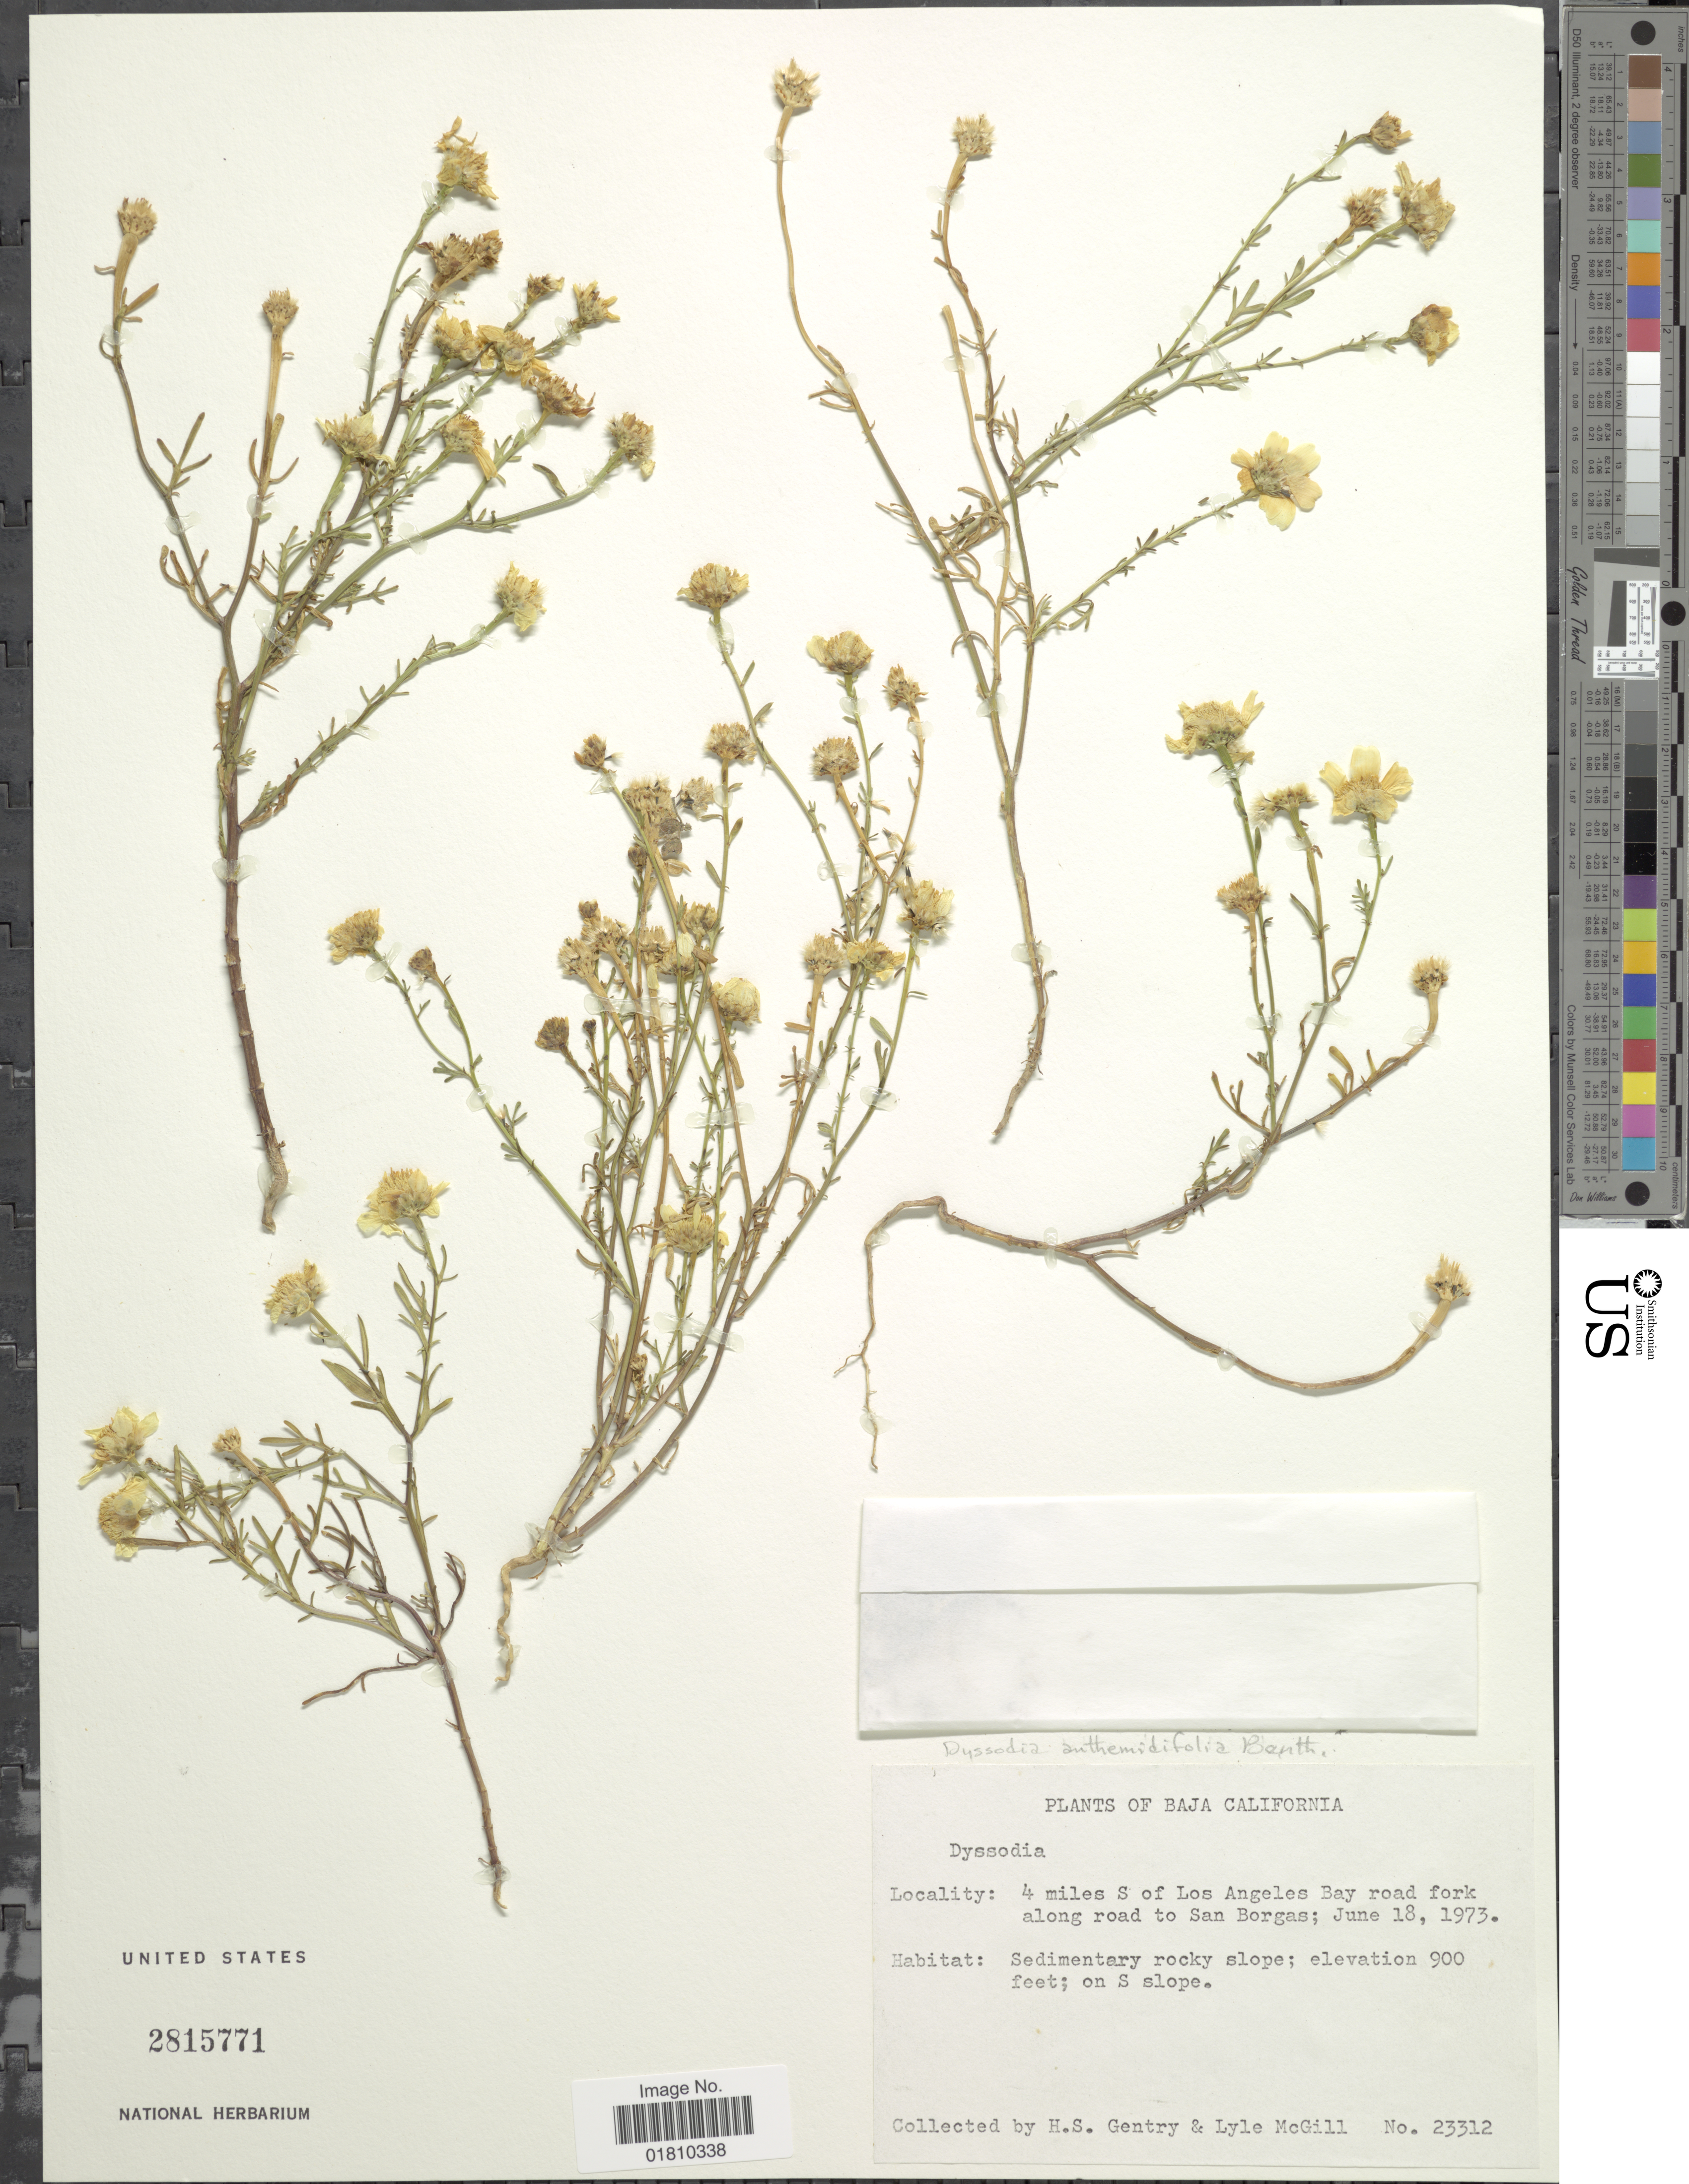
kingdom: Plantae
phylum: Tracheophyta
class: Magnoliopsida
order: Asterales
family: Asteraceae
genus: Boeberastrum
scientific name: Boeberastrum anthemidifolium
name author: Rydb.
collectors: H. S. Gentry & L. McGill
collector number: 23312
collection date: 1973-08-18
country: Mexico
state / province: Baja California Norte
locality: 4 miles S of Los Angeles Bay road fork along road to San Borgas; Sedimentary rocky slope; on S slope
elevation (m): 274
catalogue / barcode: US 2815771